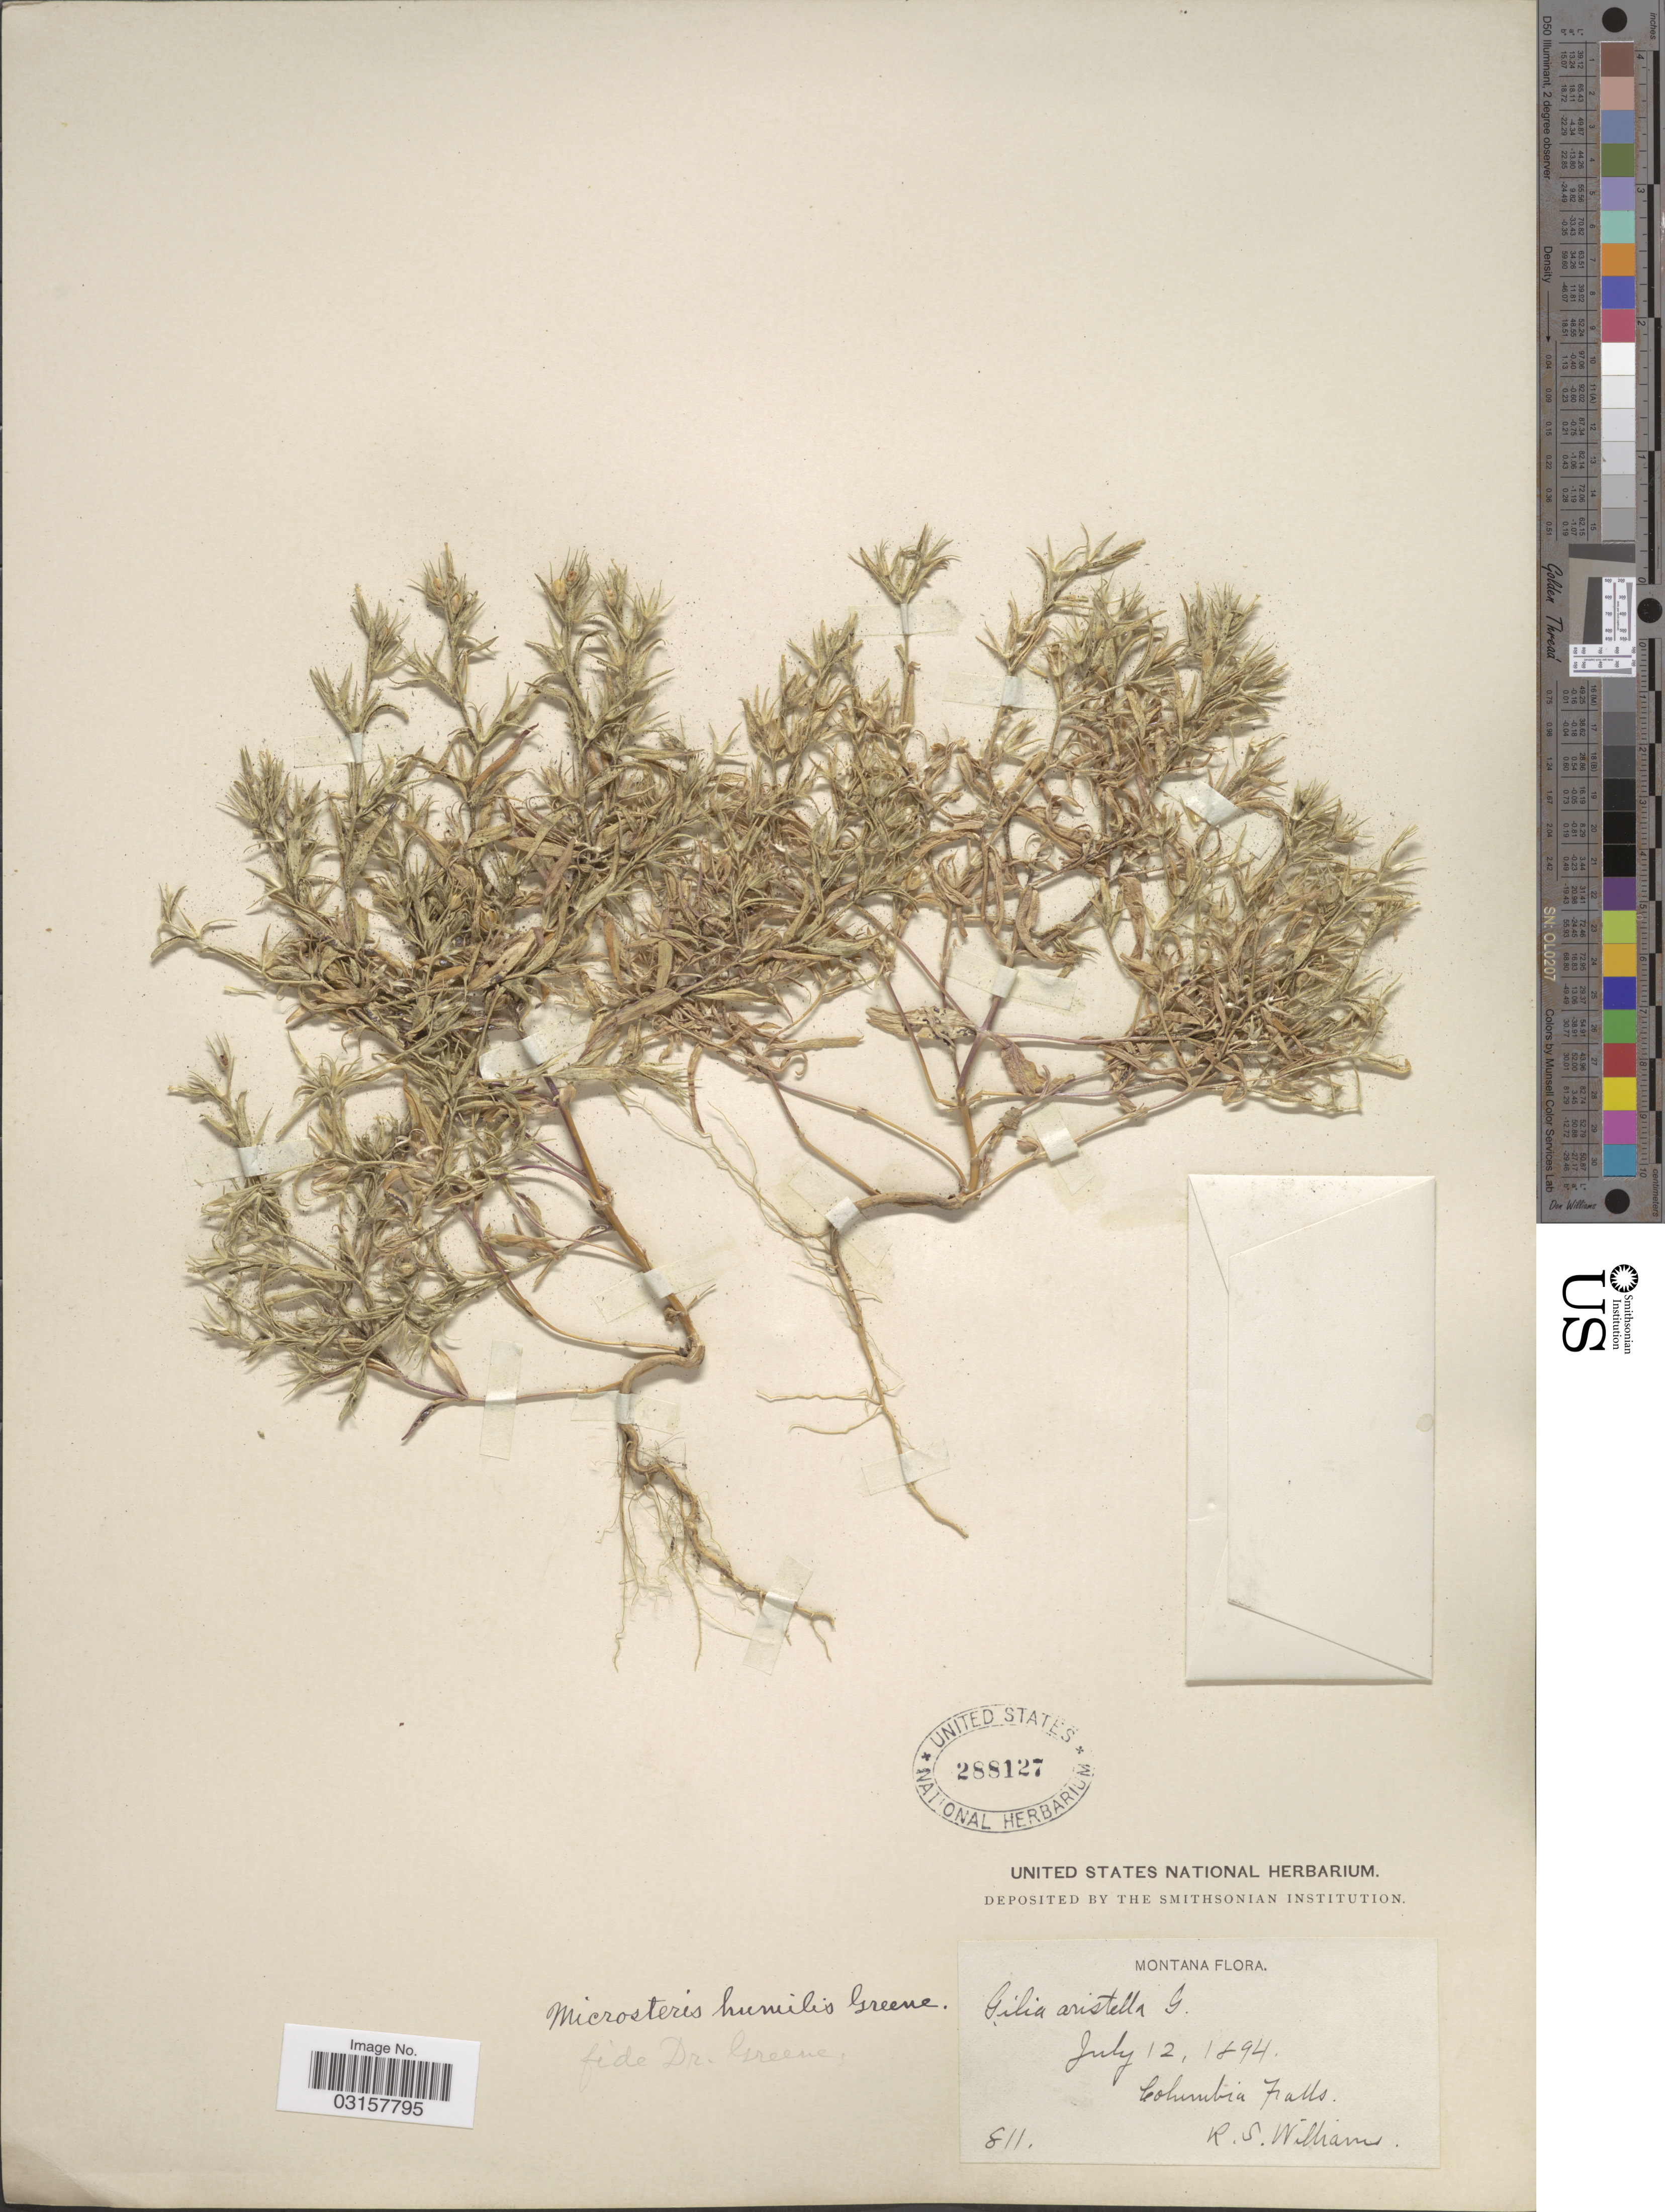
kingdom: Plantae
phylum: Tracheophyta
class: Magnoliopsida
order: Ericales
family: Polemoniaceae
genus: Microsteris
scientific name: Microsteris gracilis var. humilior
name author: (Hook.) Cronquist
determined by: (US) Smithsonian Institution - National Museum of Natural History - Department of Botany (UNITED STATES)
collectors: R. S. Williams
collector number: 811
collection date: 1894-07-12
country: United States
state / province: Montana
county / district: Flathead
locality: Columbia Falls.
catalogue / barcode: US 288127